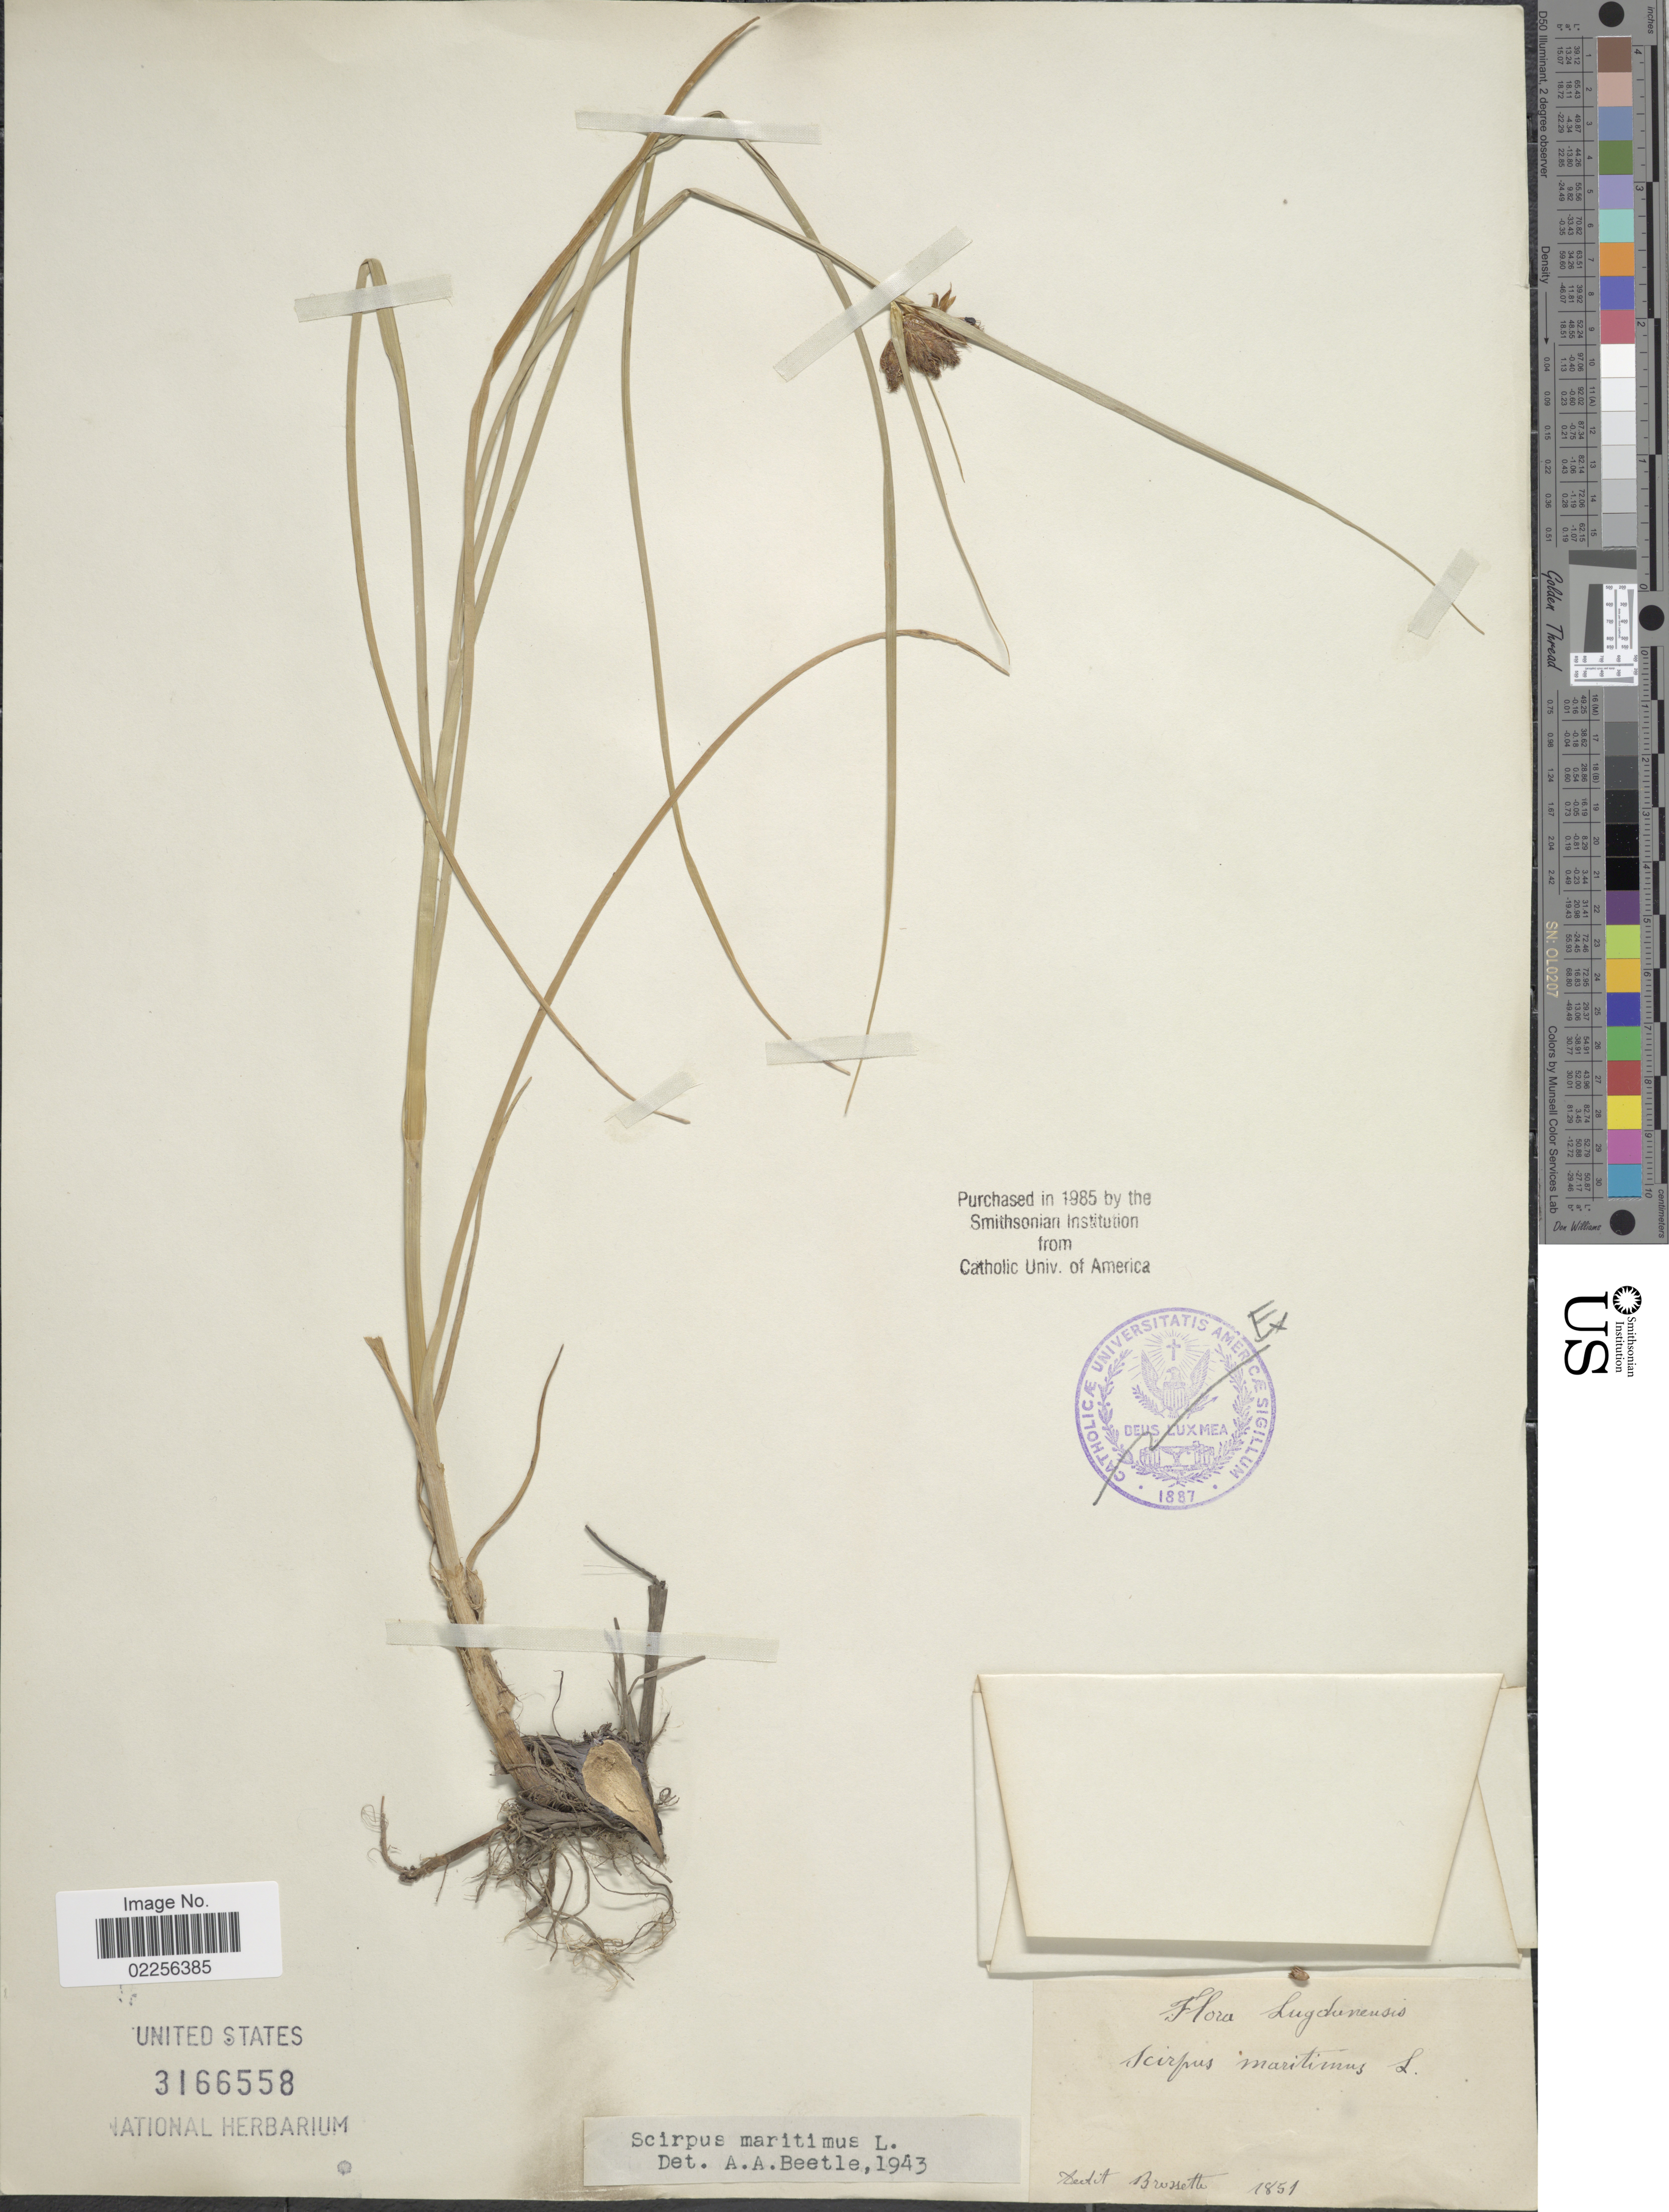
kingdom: Plantae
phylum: Tracheophyta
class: Liliopsida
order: Poales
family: Cyperaceae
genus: Bolboschoenus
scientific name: Bolboschoenus maritimus subsp. maritimus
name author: (L.) Palla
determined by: Strong, Mark T., (BOT), Smithsonian Institution - National Museum of Natural History (UNITED STATES)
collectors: Brossette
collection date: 1851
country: France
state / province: Auvergne-Rhône-Alpes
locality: Lugchenensis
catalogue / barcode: US 3166558